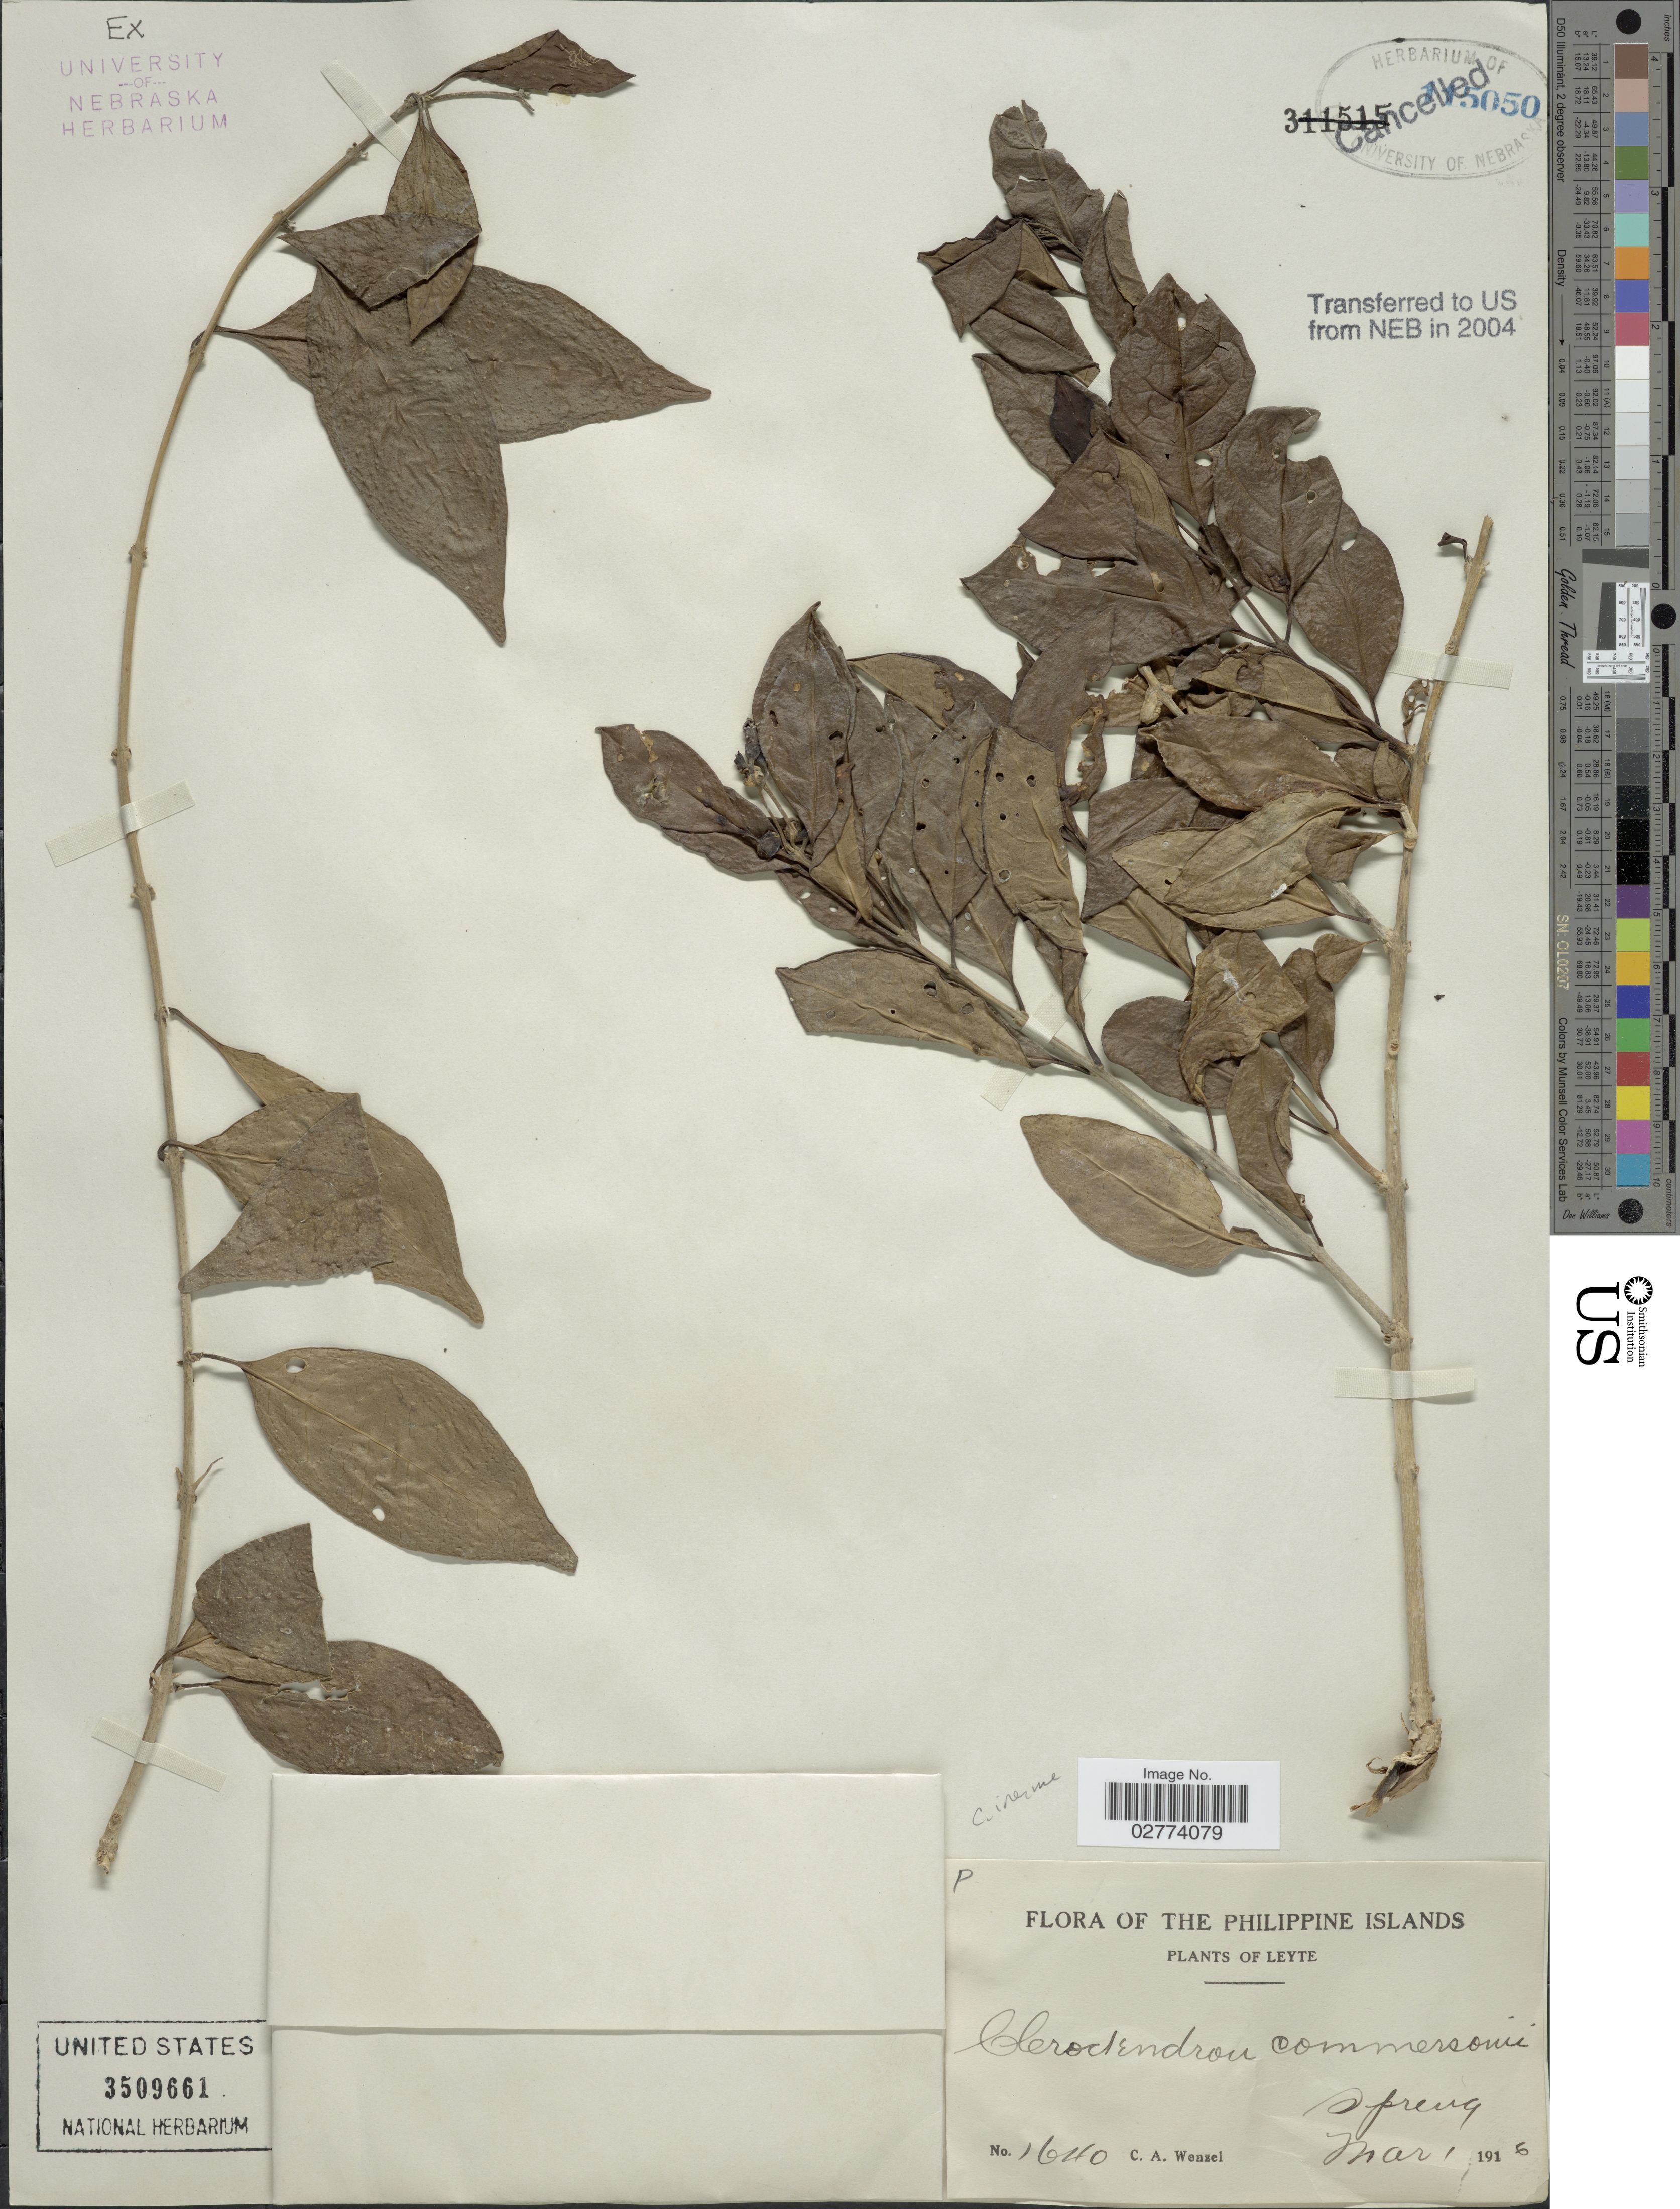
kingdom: Plantae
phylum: Tracheophyta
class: Magnoliopsida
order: Lamiales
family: Lamiaceae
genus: Clerodendrum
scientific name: Clerodendrum inerme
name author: (L.) Gaertn.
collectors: C. Wenzel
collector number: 1640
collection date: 1916-03-01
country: Philippines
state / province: Eastern Visayas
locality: Leyte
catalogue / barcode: US 3509661